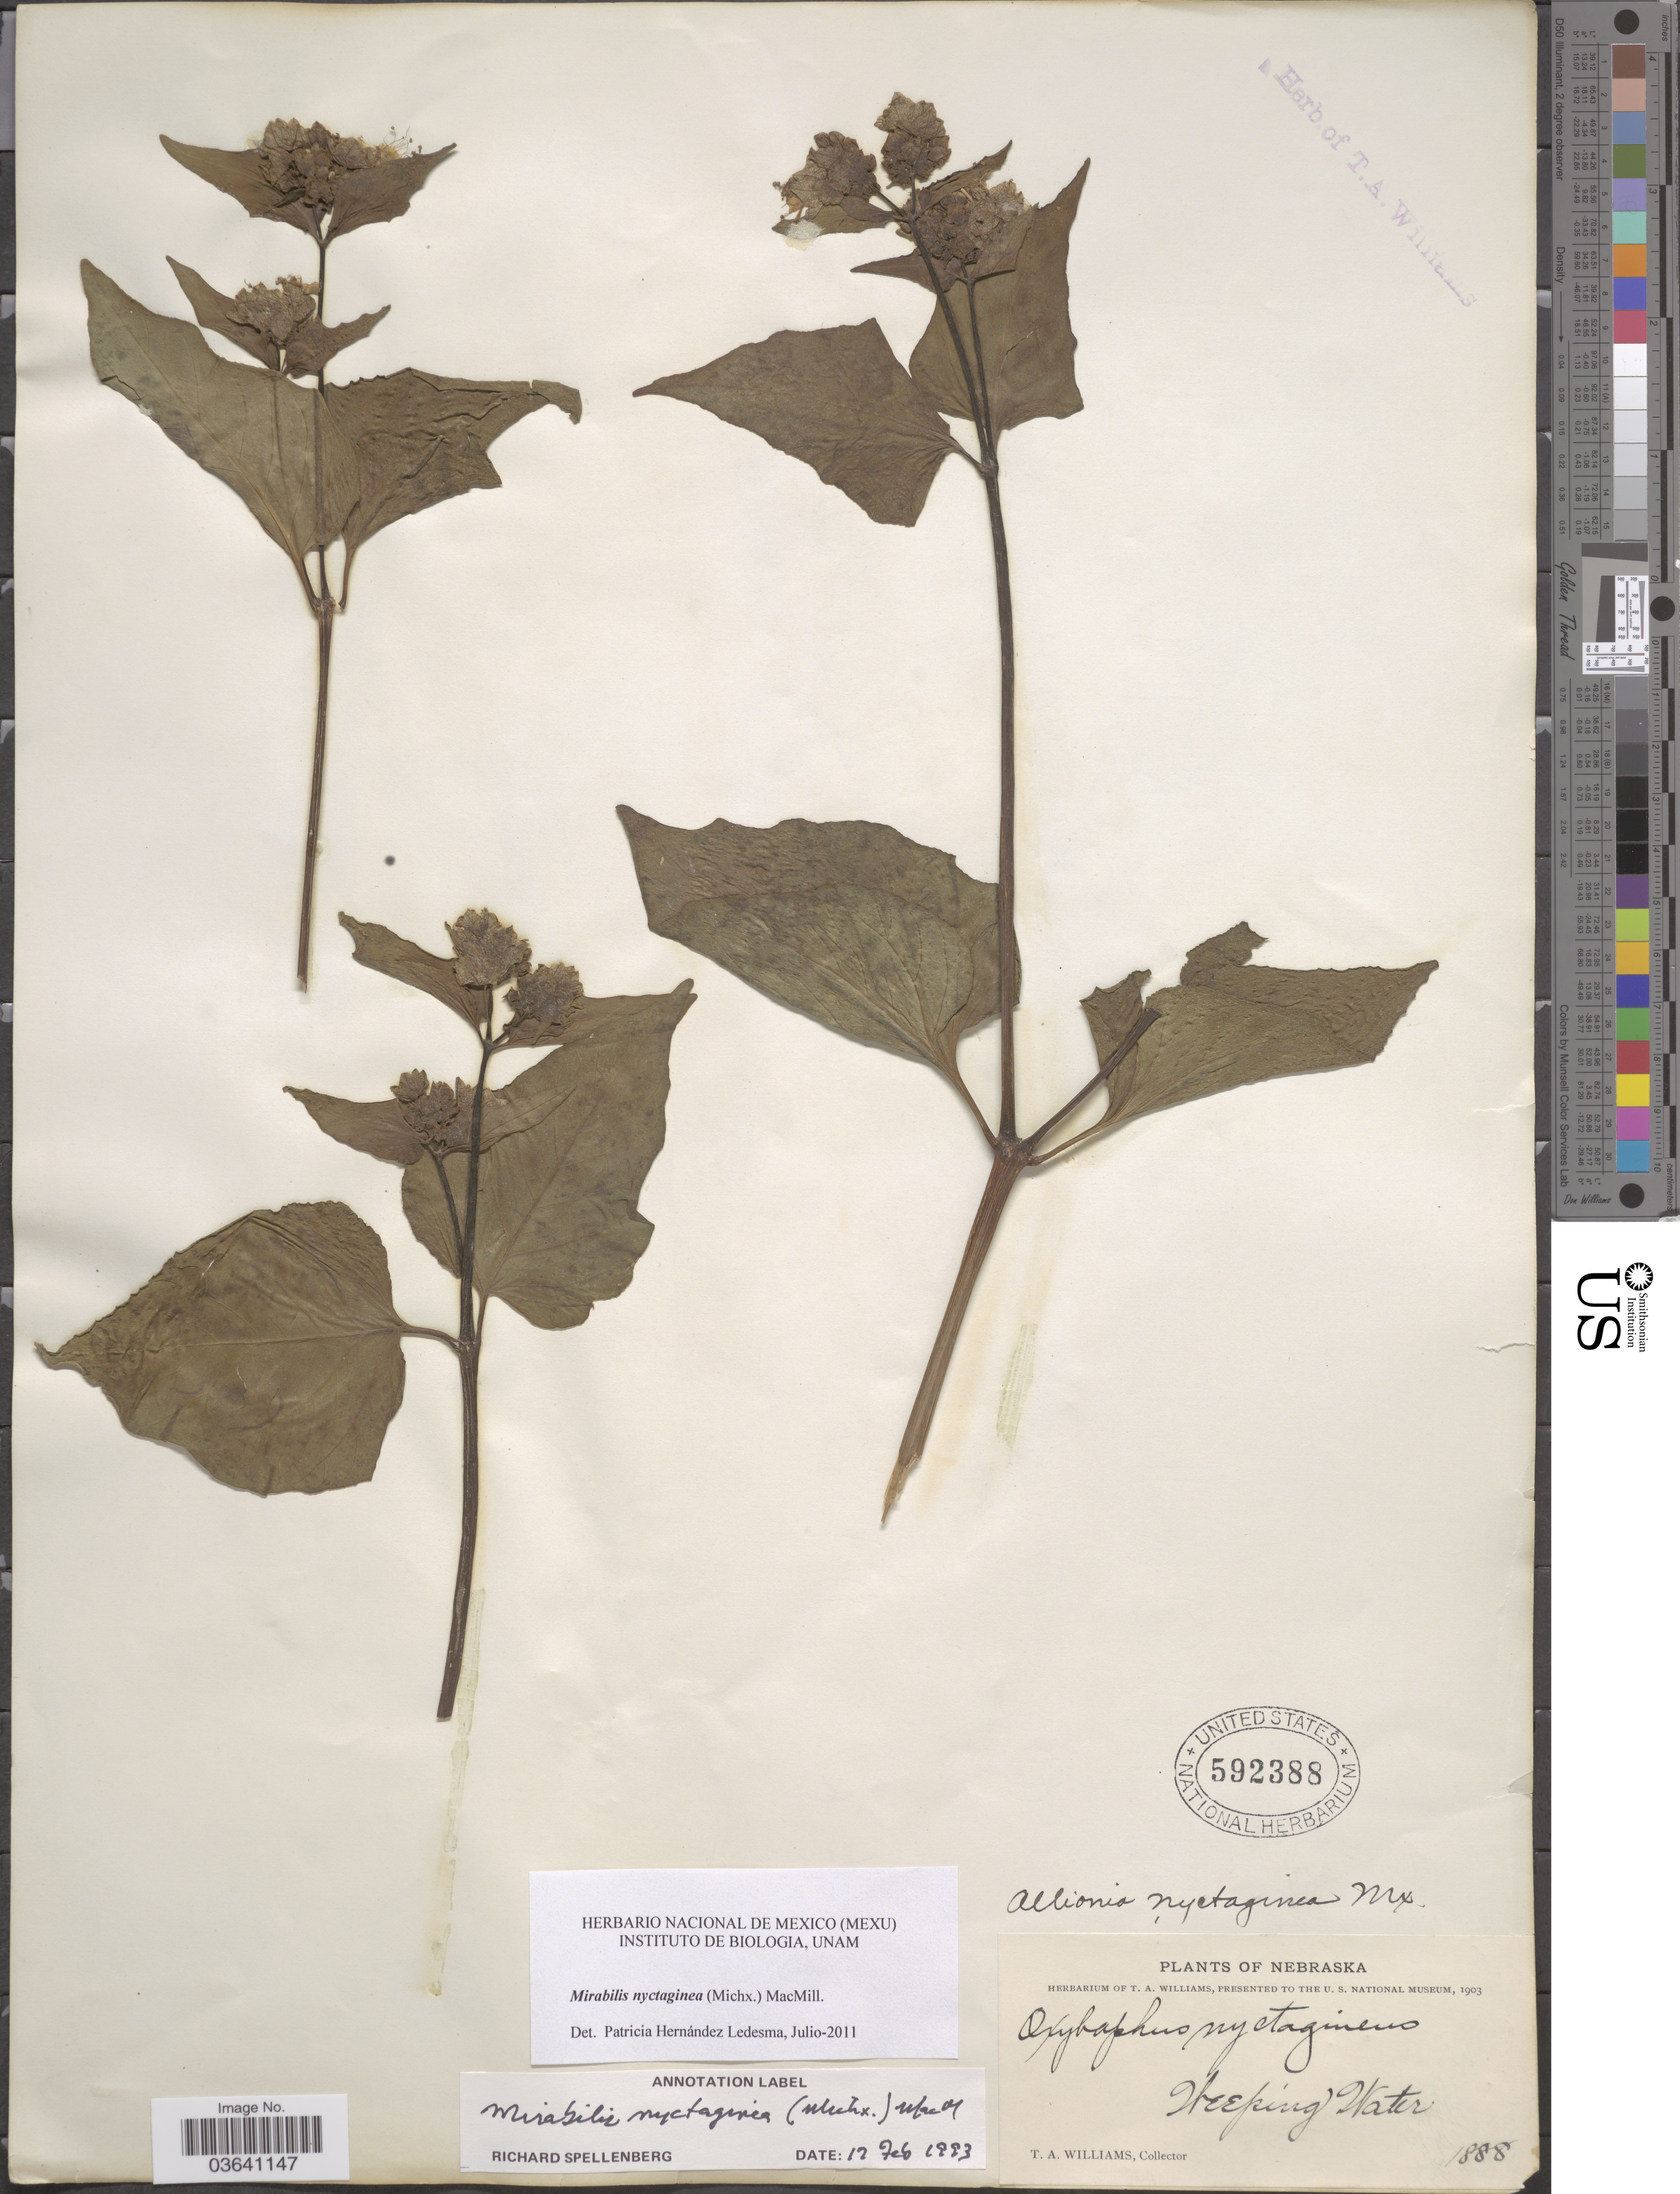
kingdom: Plantae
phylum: Tracheophyta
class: Magnoliopsida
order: Caryophyllales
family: Nyctaginaceae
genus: Mirabilis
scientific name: Mirabilis nyctaginea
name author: (Michx.) MacMill.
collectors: T. Williams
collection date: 1888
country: United States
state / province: Nebraska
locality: Weeping Water.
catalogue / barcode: US 592388